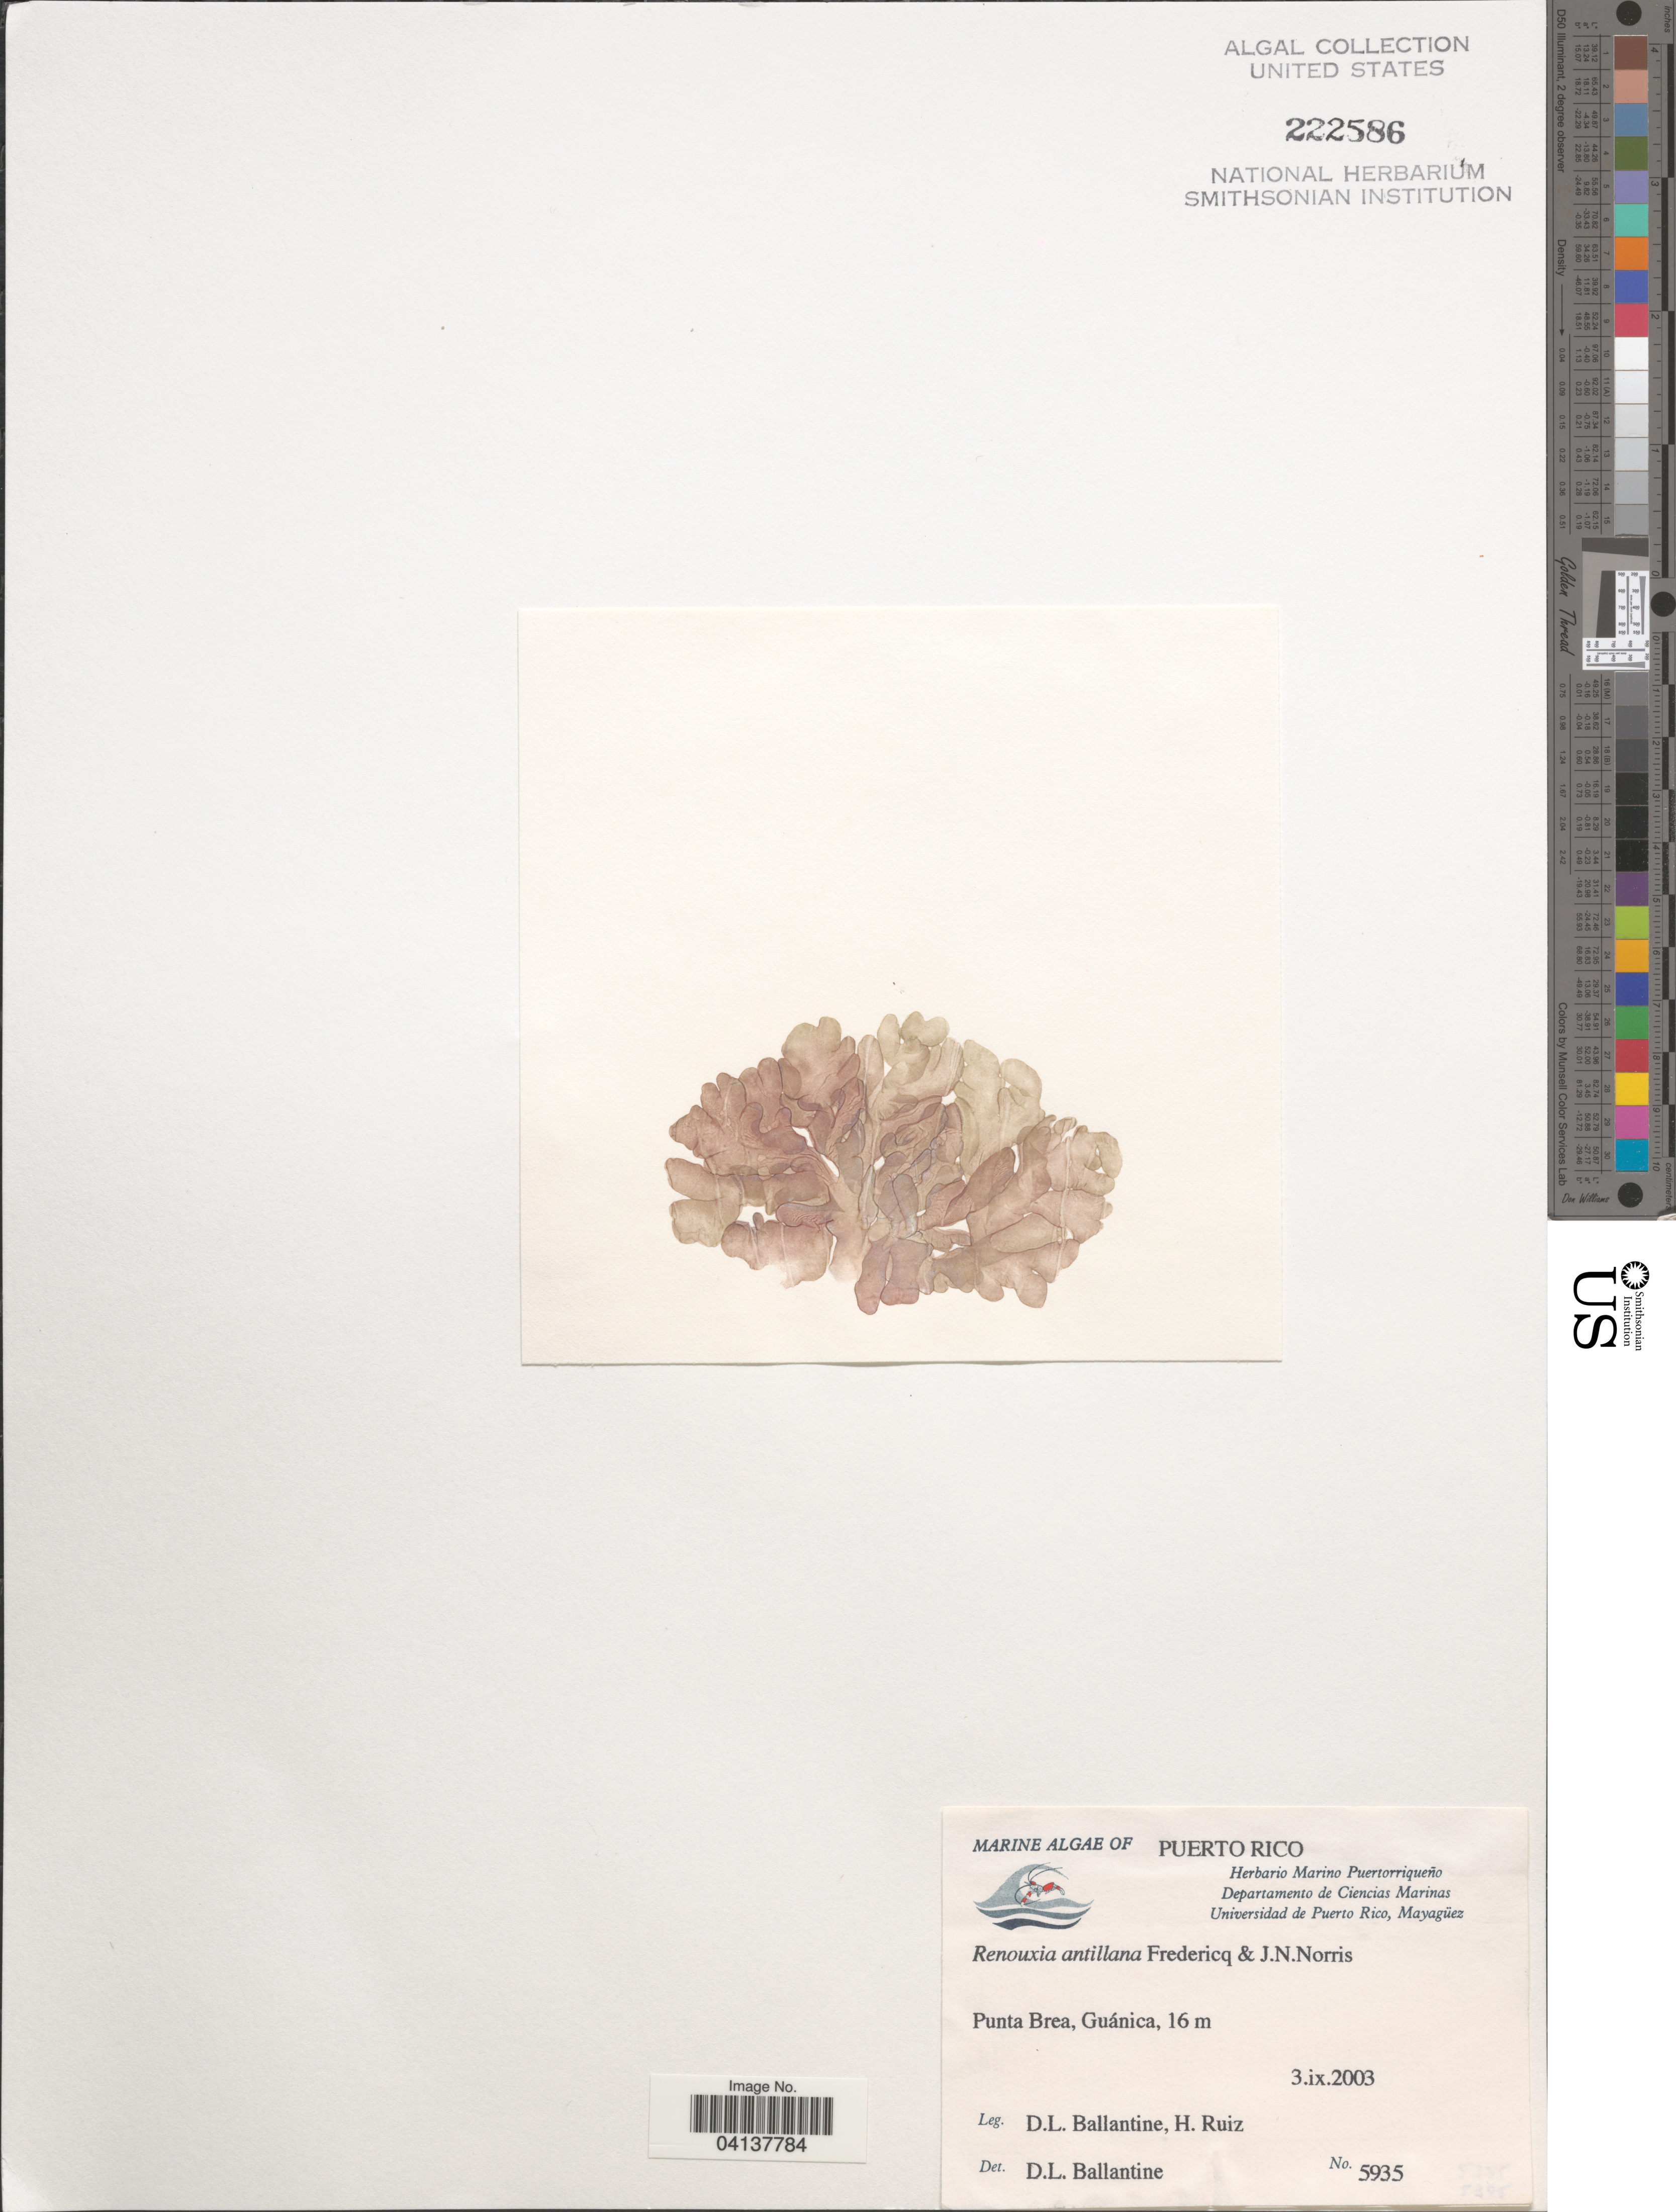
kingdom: Plantae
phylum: Rhodophyta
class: Florideophyceae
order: Rhodogorgonales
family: Rhodogorgonaceae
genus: Renouxia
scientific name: Renouxia antillana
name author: Fredericq & J.N. Norris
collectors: D.L. Ballantine & H. Ruiz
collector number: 5935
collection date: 2003-09-03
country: Puerto Rico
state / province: Guánica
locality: Punta Brea.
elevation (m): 16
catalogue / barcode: US 222586